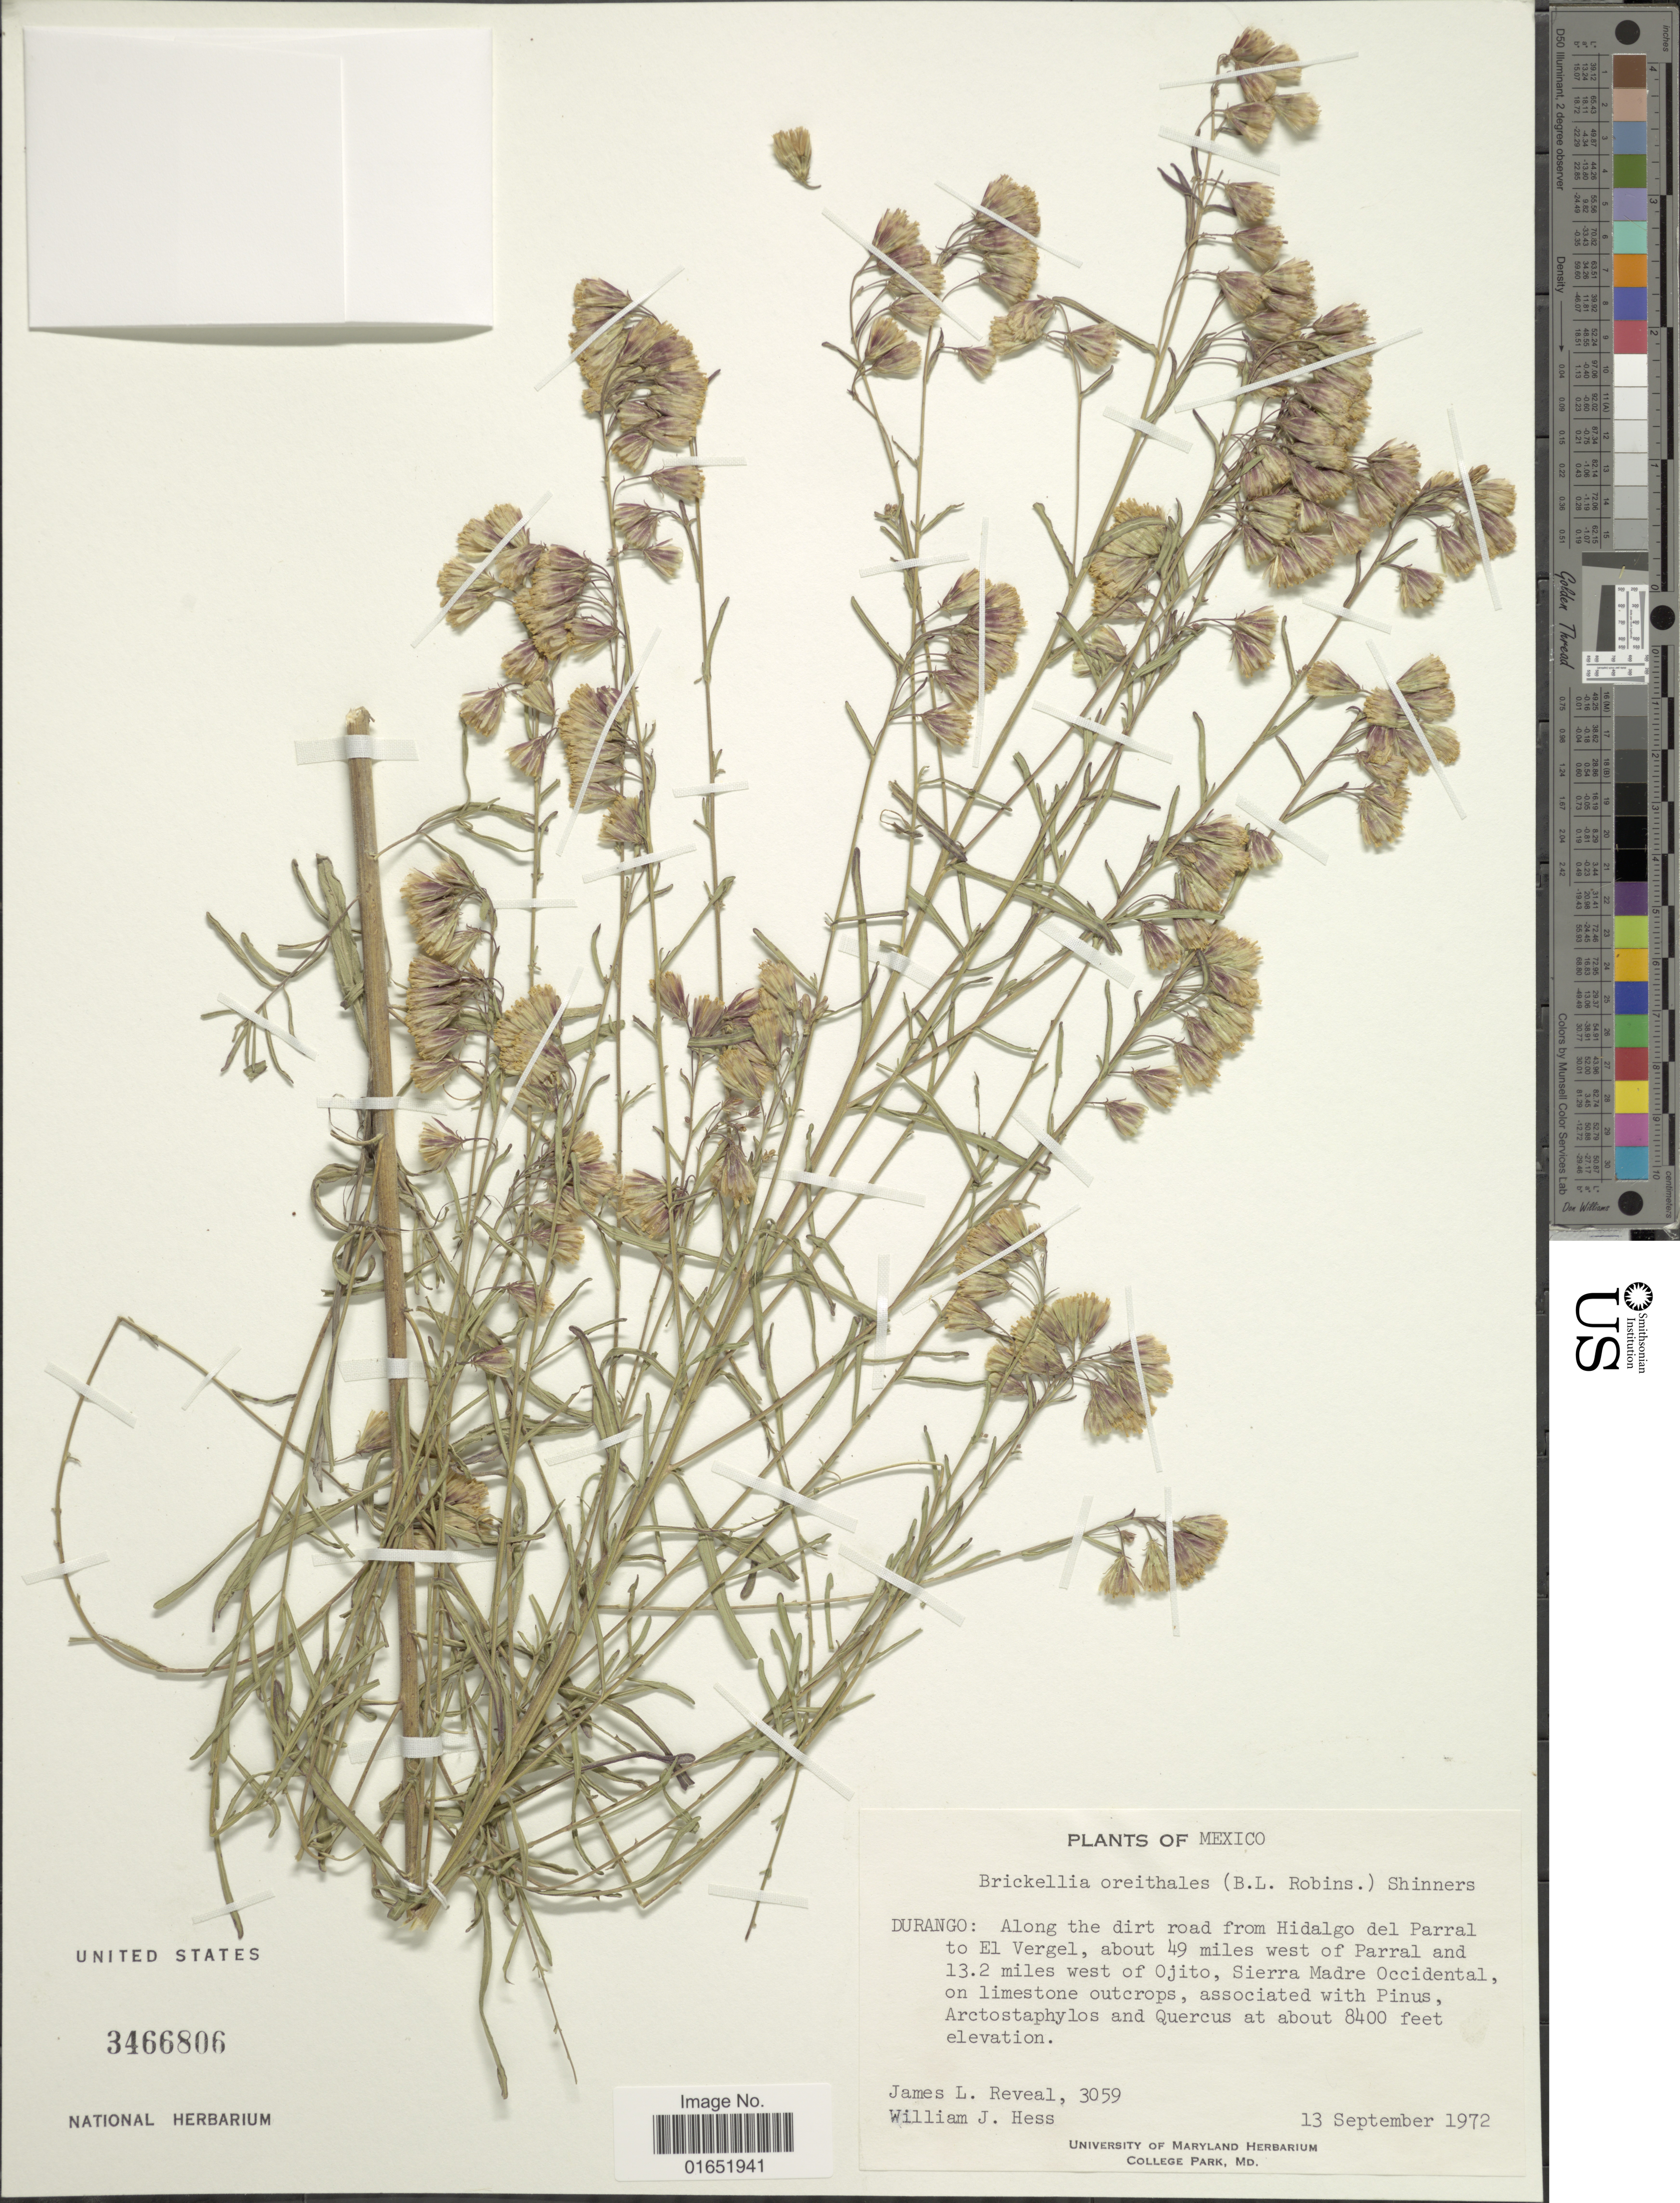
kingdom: Plantae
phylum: Tracheophyta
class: Magnoliopsida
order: Asterales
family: Asteraceae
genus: Brickellia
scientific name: Brickellia oreithales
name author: (B.L. Rob.) Shinners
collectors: J. L. Reveal & W. Hess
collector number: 3059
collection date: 1972-09-13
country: Mexico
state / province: Durango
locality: Along the dirt road from Hidalgo del Parral to El Vergel, about 49 miles west of Parral and 13.2 miles west of Ojito, Sierra Madre Occidental, on limestone outcrops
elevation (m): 2560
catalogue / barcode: US 3466806